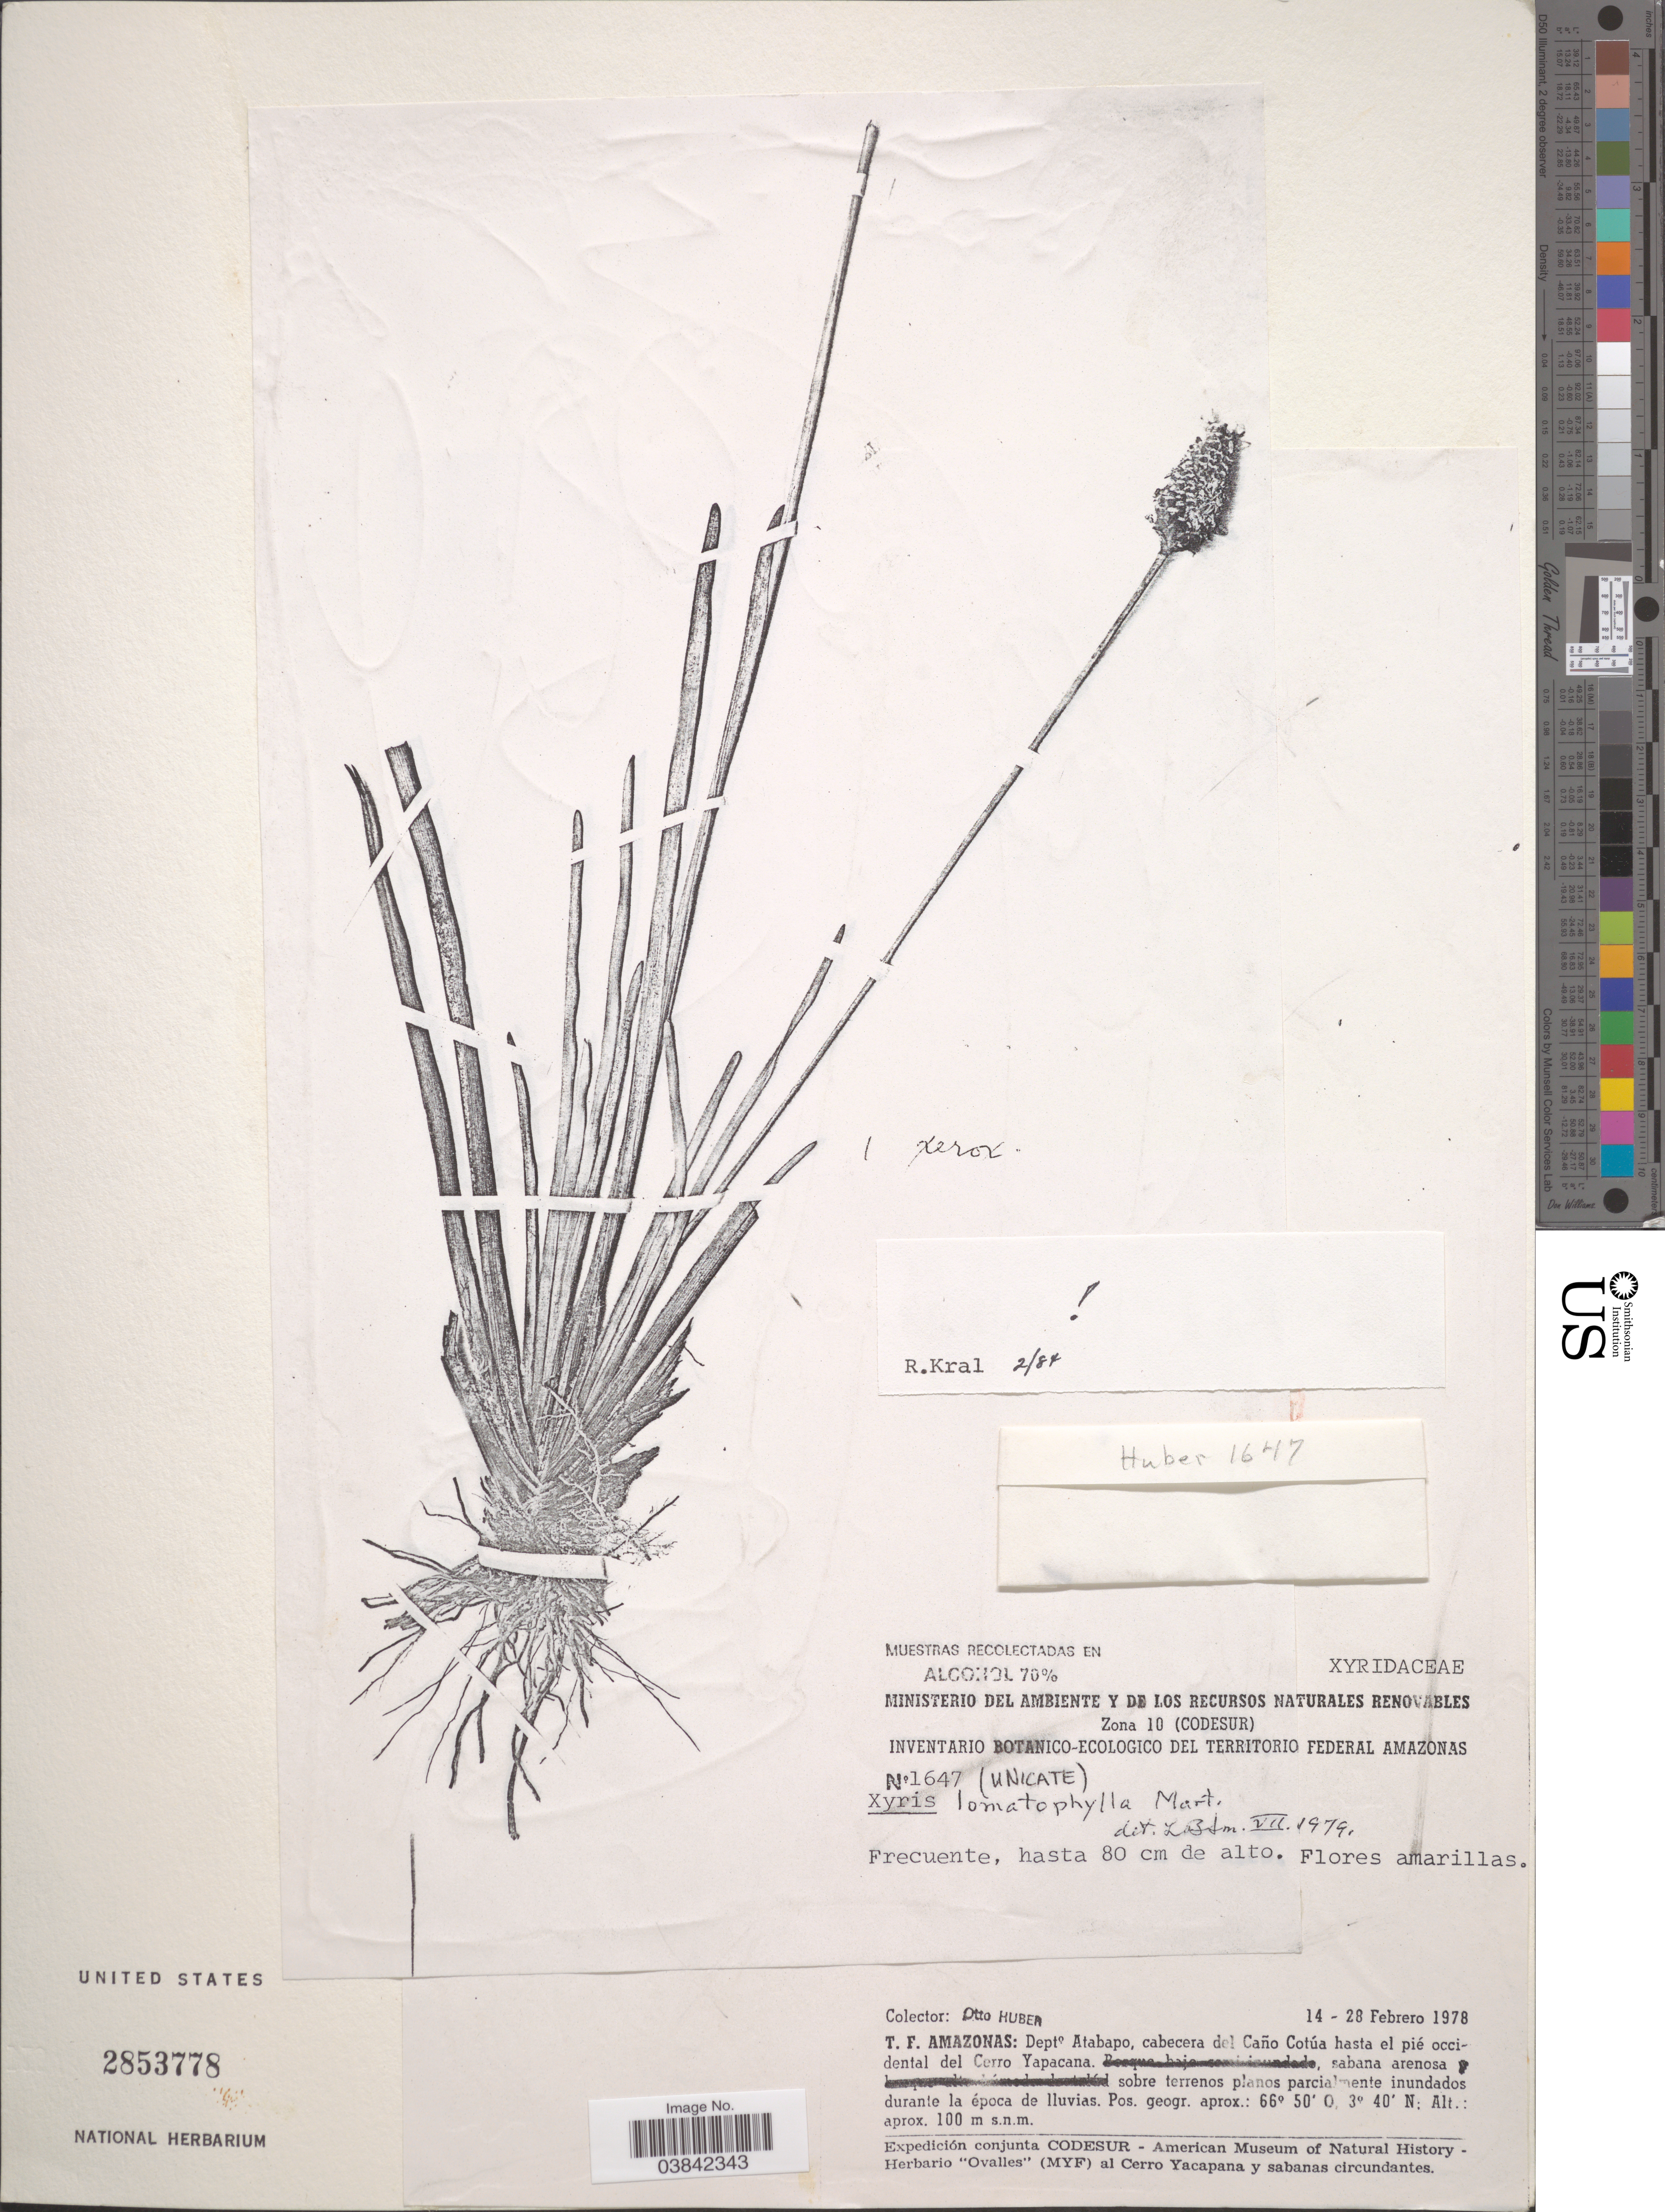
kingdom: Plantae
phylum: Tracheophyta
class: Liliopsida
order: Poales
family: Xyridaceae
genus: Xyris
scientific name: Xyris lomatophylla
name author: Mart.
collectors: Huber, --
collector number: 1647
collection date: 1978-02-14/1978-02-28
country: Venezuela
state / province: Amazonas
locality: T. F. Amazonas: Dept. Atabapo, cabecera del Caño Cotúa hasta el pié occidental del Cerro Yapacana.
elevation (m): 100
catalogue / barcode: US 2853778